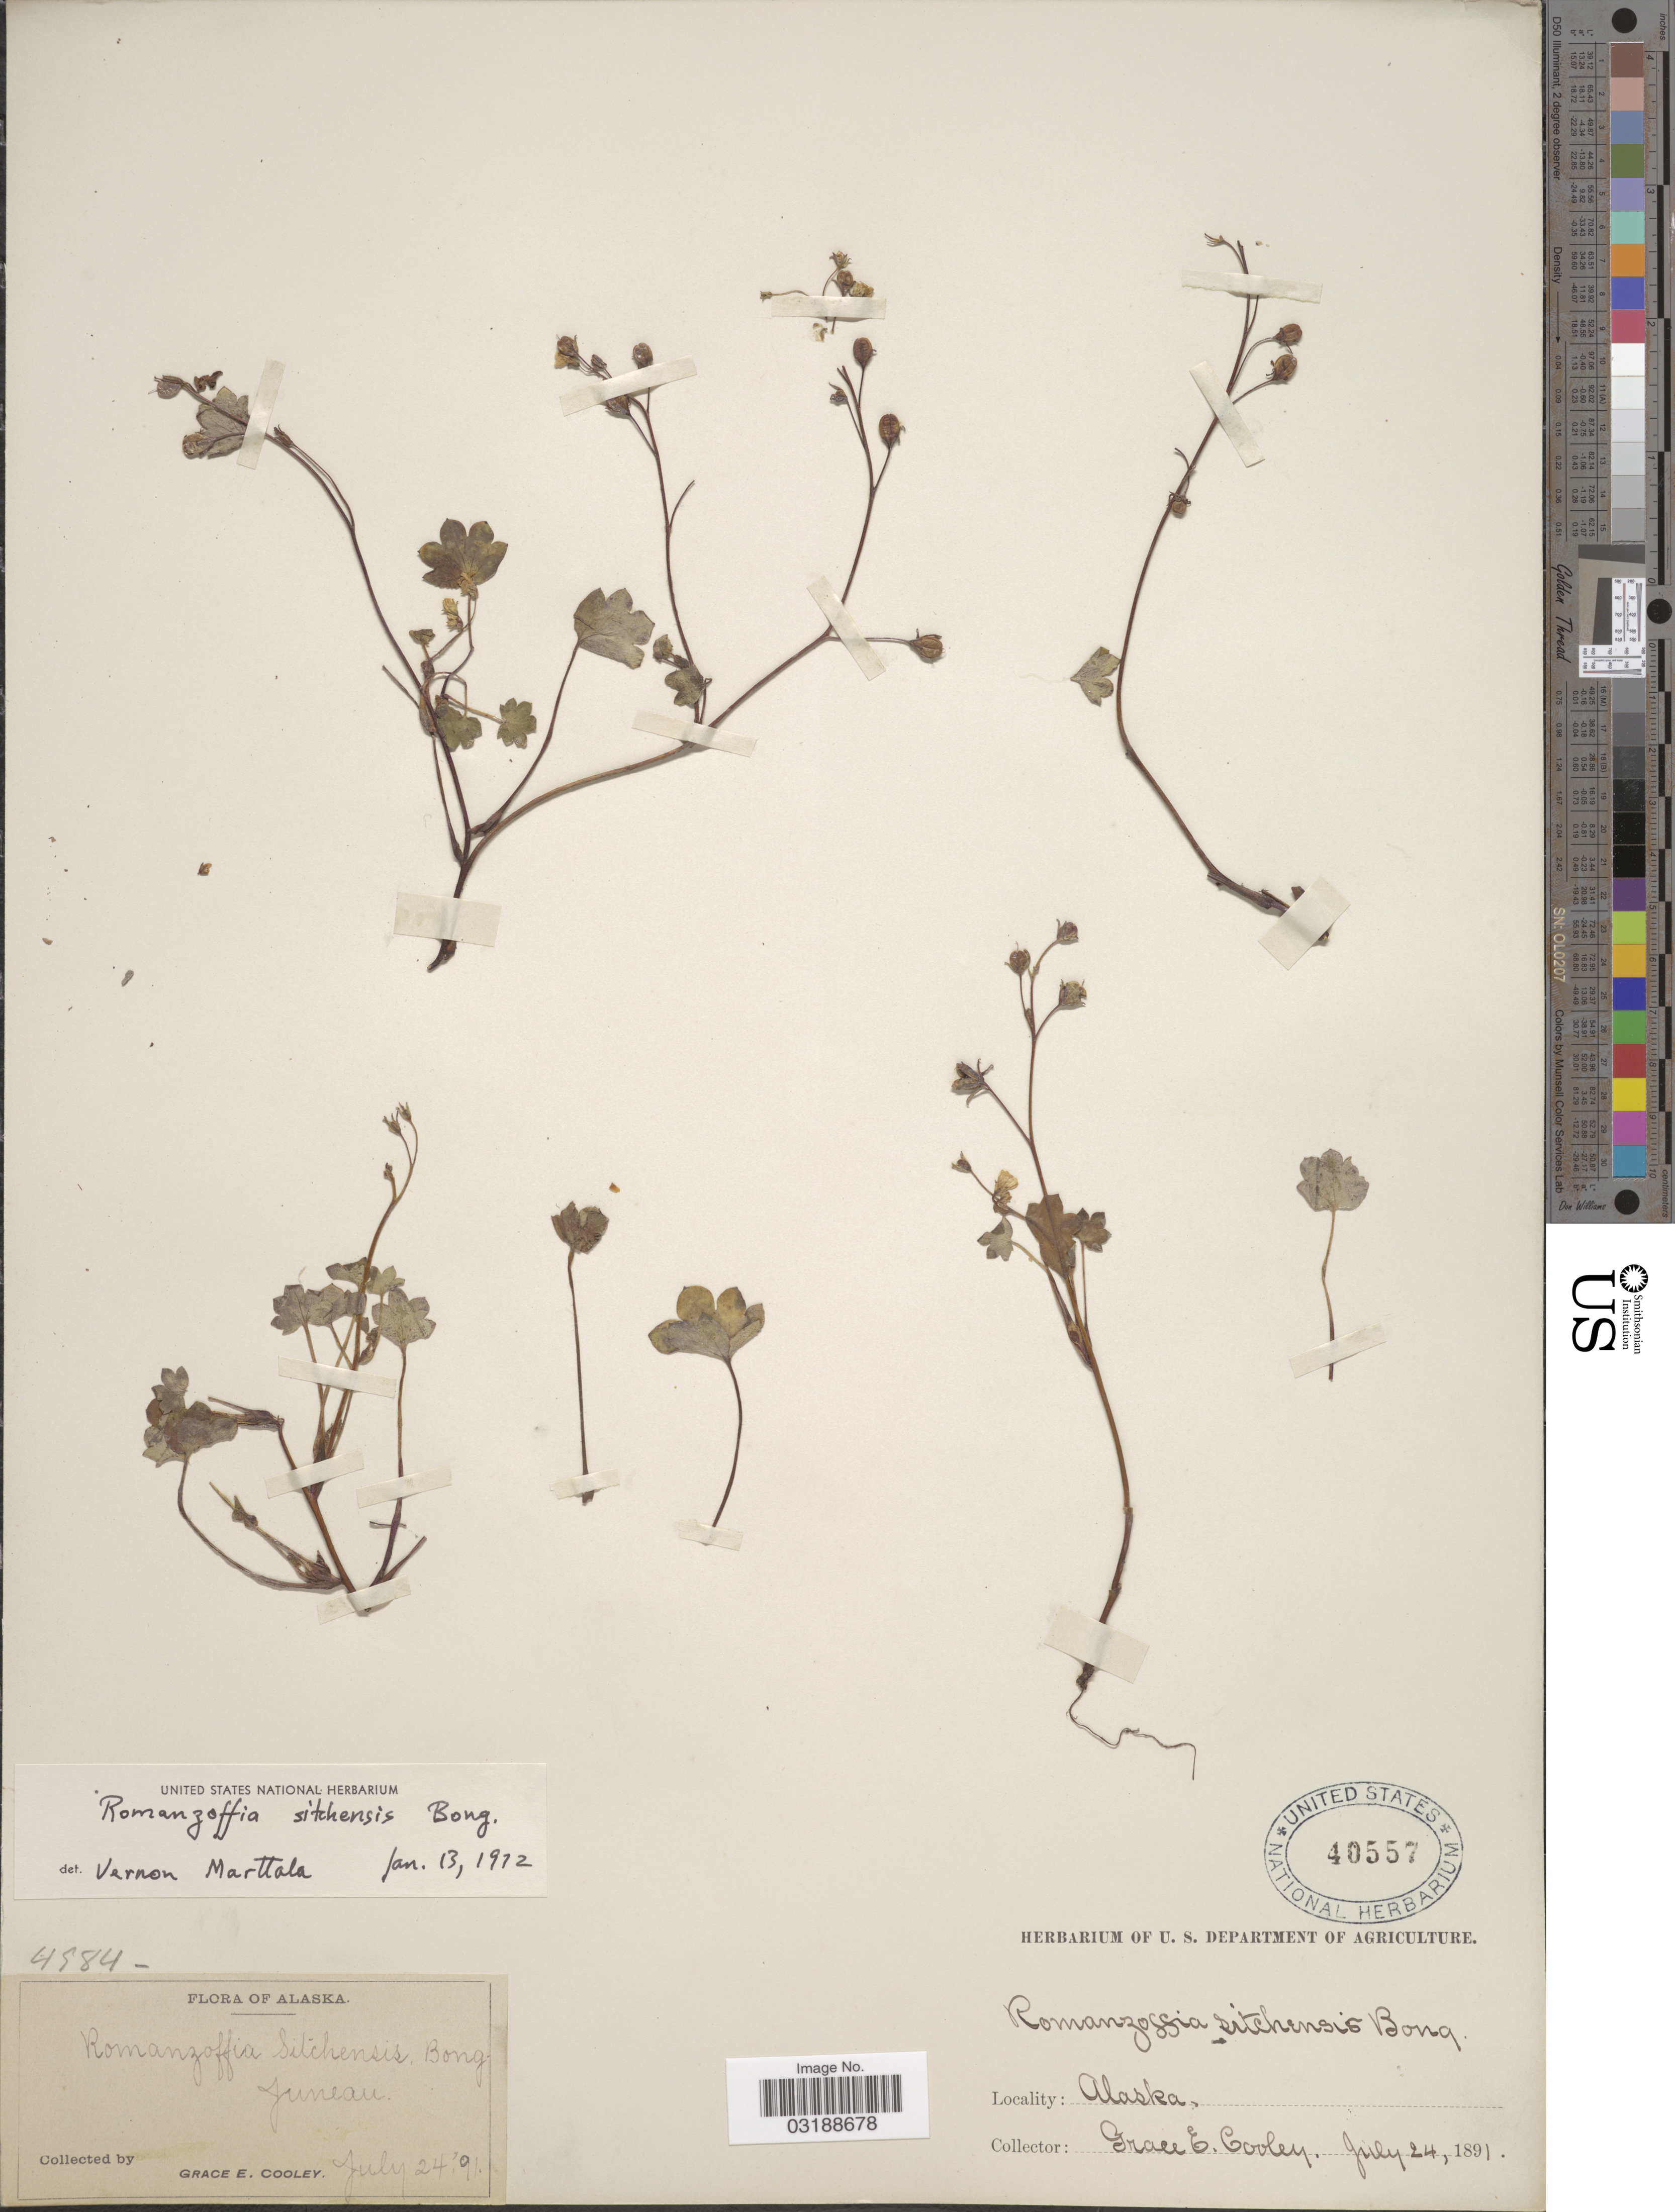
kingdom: Plantae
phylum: Tracheophyta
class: Magnoliopsida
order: Boraginales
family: Hydrophyllaceae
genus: Romanzoffia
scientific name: Romanzoffia sitchensis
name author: Bong.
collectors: G. E. Cooley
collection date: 1891-07-24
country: United States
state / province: Alaska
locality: Juneau.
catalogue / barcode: US 40557